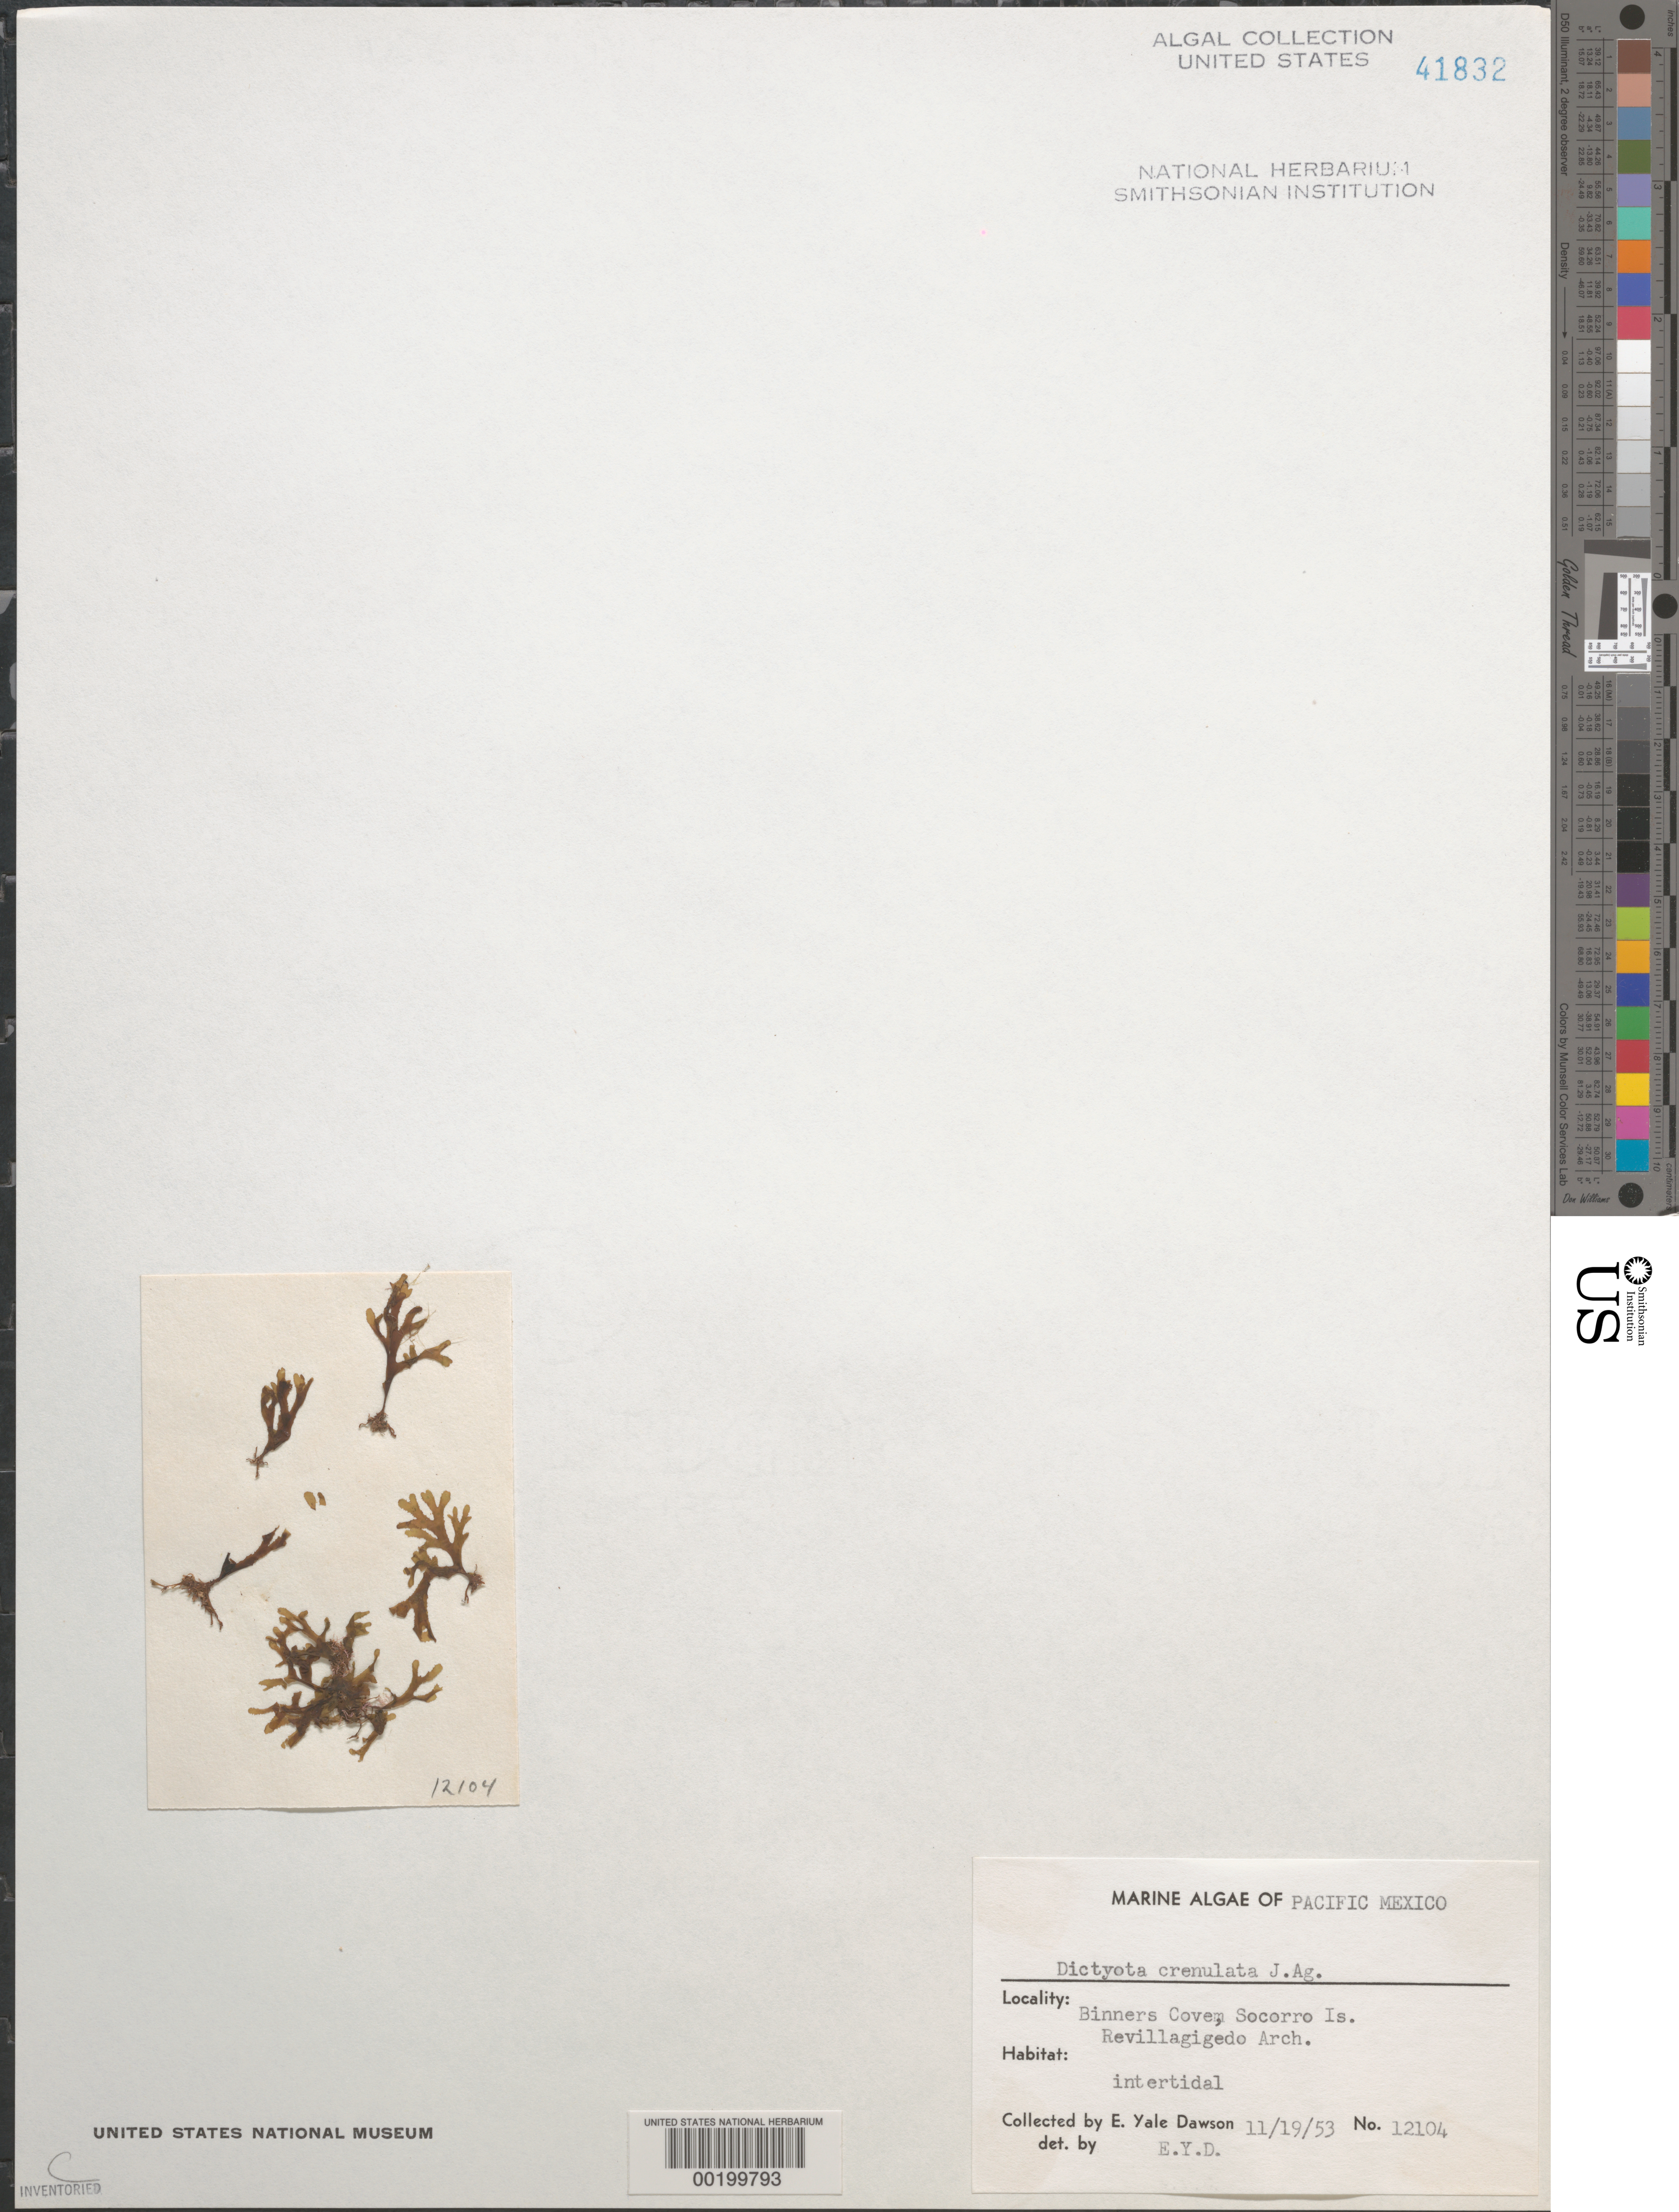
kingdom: Chromista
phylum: Ochrophyta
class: Phaeophyceae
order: Dictyotales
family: Dictyotaceae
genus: Dictyota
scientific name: Dictyota crenulata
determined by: Dawson, E. Y.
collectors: E. Y. Dawson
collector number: EYD 12104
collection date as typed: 19 Nov 1953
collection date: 1953-11-19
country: Mexico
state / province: Colima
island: Isla Socorro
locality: Binners Cove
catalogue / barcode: US 41832